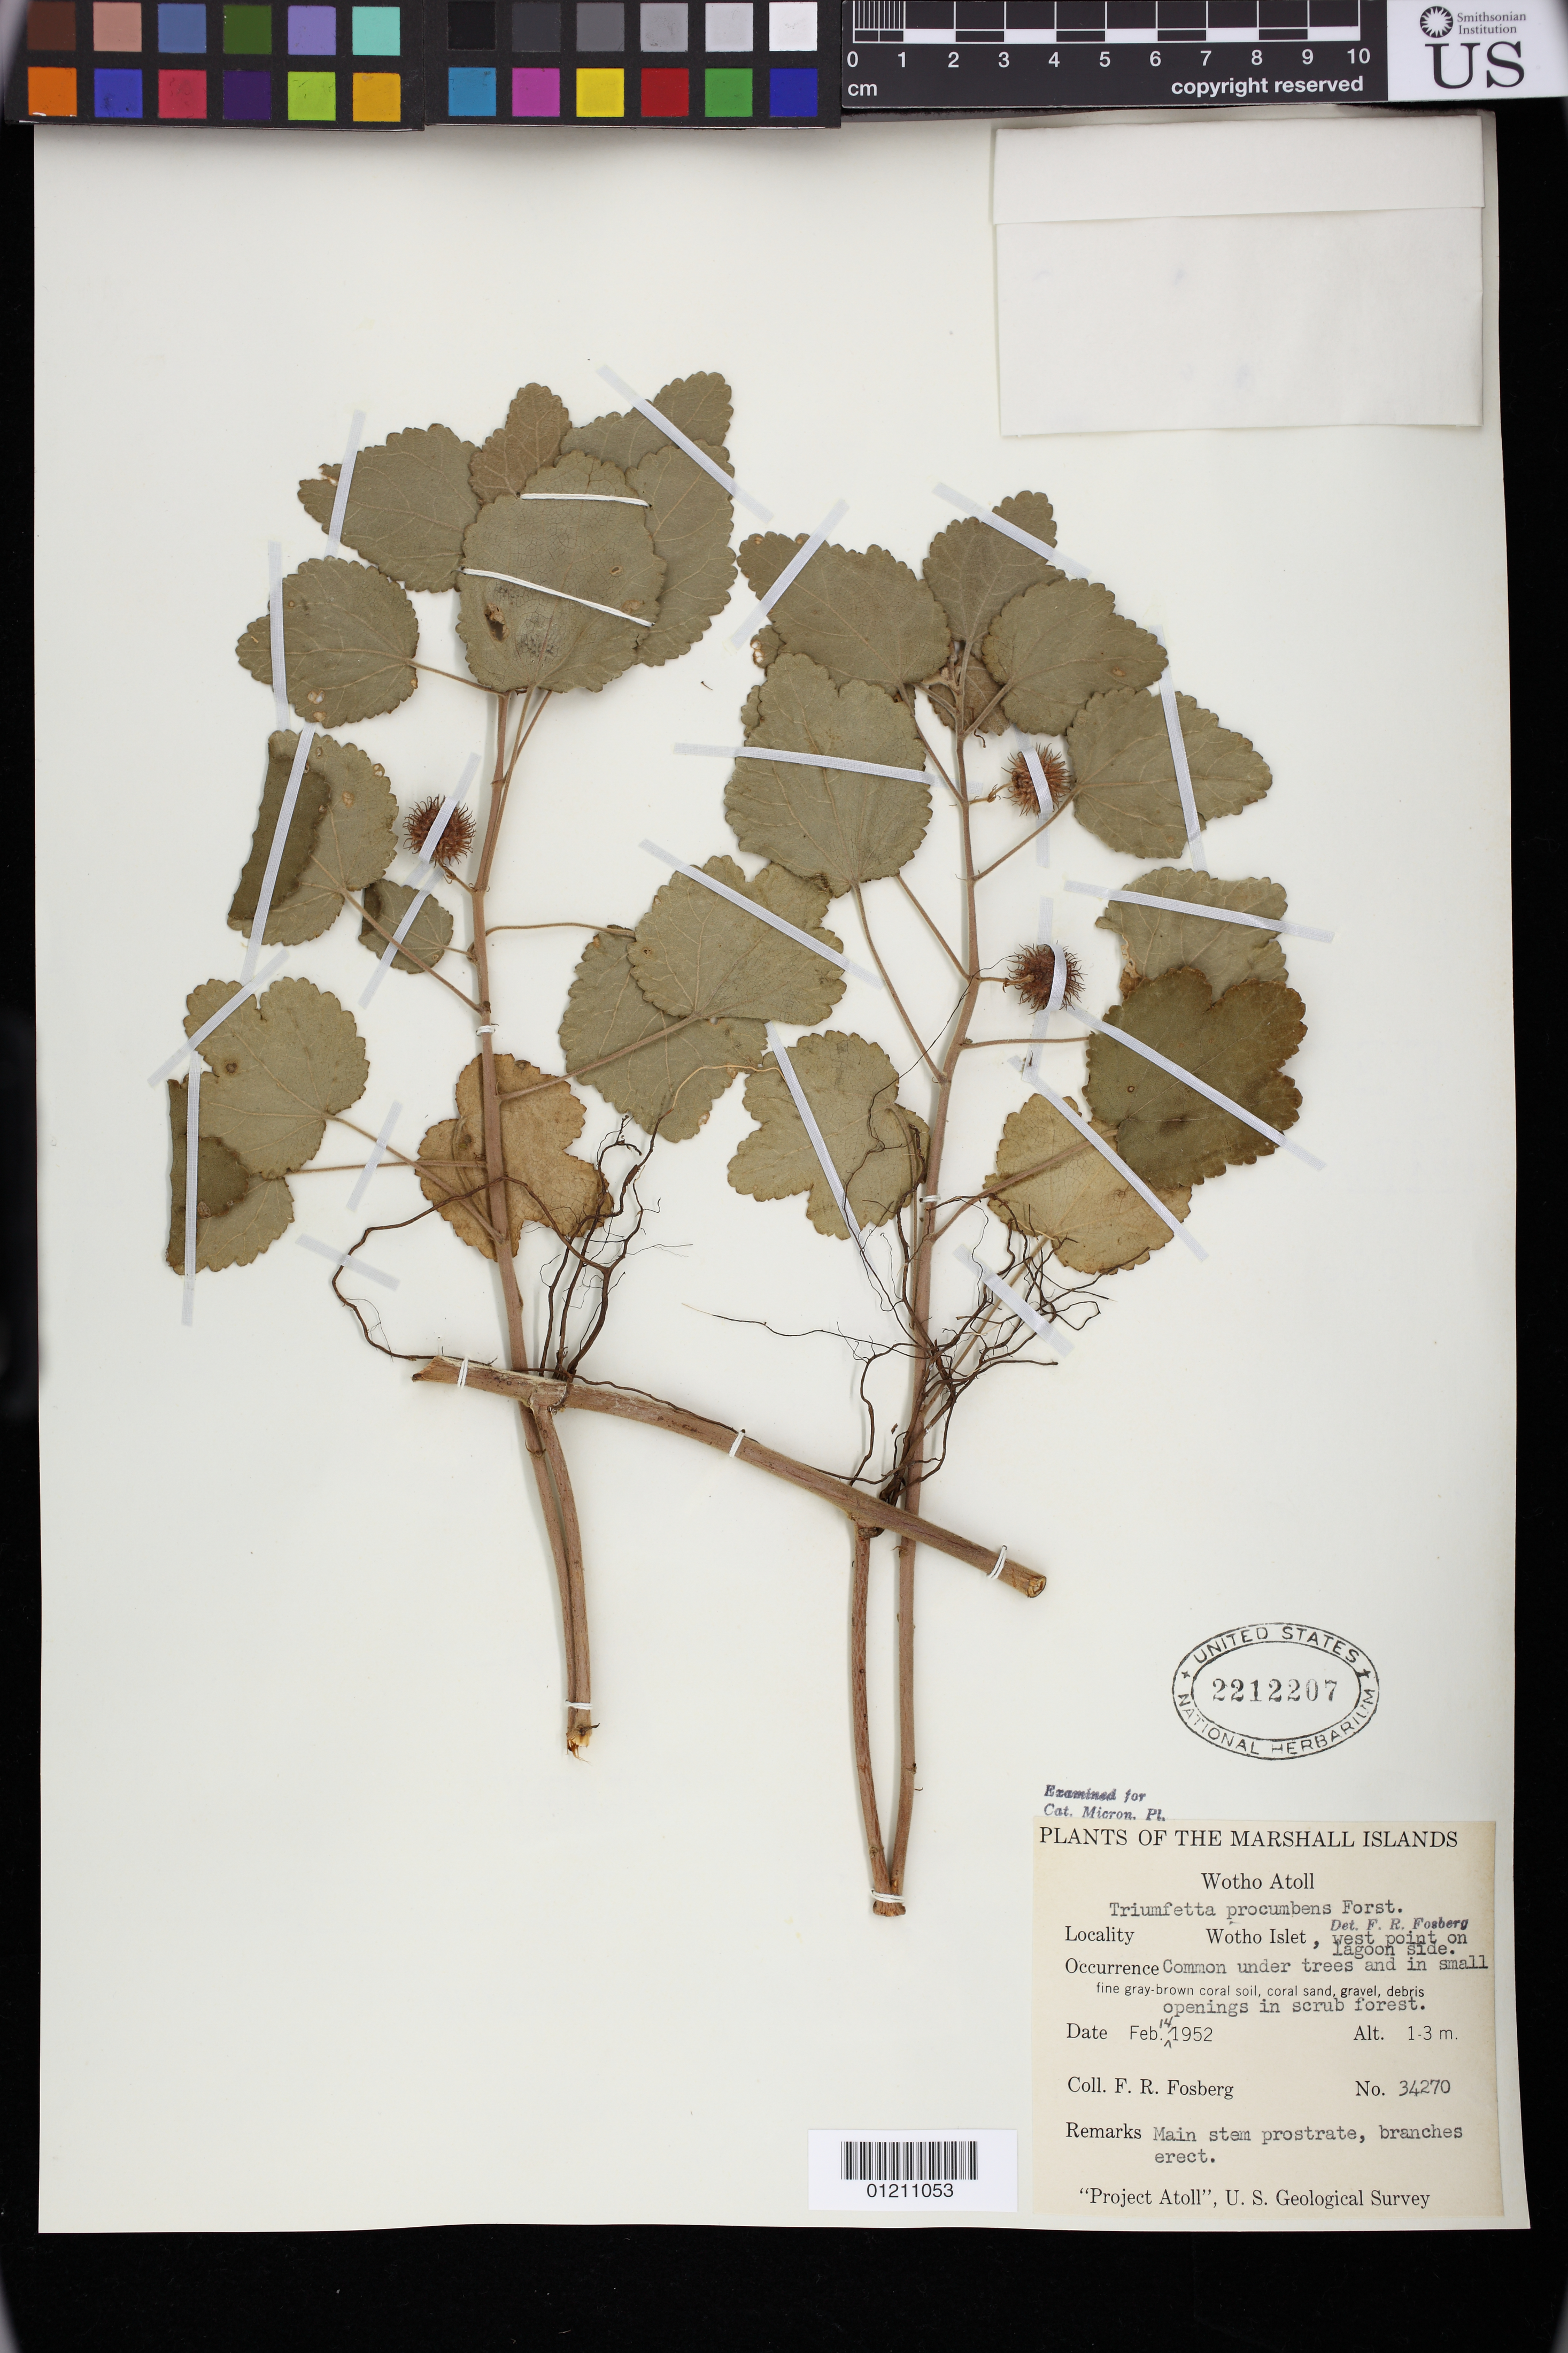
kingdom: Plantae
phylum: Tracheophyta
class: Magnoliopsida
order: Malvales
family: Malvaceae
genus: Triumfetta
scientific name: Triumfetta procumbens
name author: G. Forst.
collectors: F. R. Fosberg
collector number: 34270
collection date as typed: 14 Feb 1952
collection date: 1952-02-14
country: Marshall Islands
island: Wotho Atoll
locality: Marshall Islands. Wotho Atoll, Wotho Islet, west point on lagoon side.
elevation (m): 1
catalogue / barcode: US 2212207